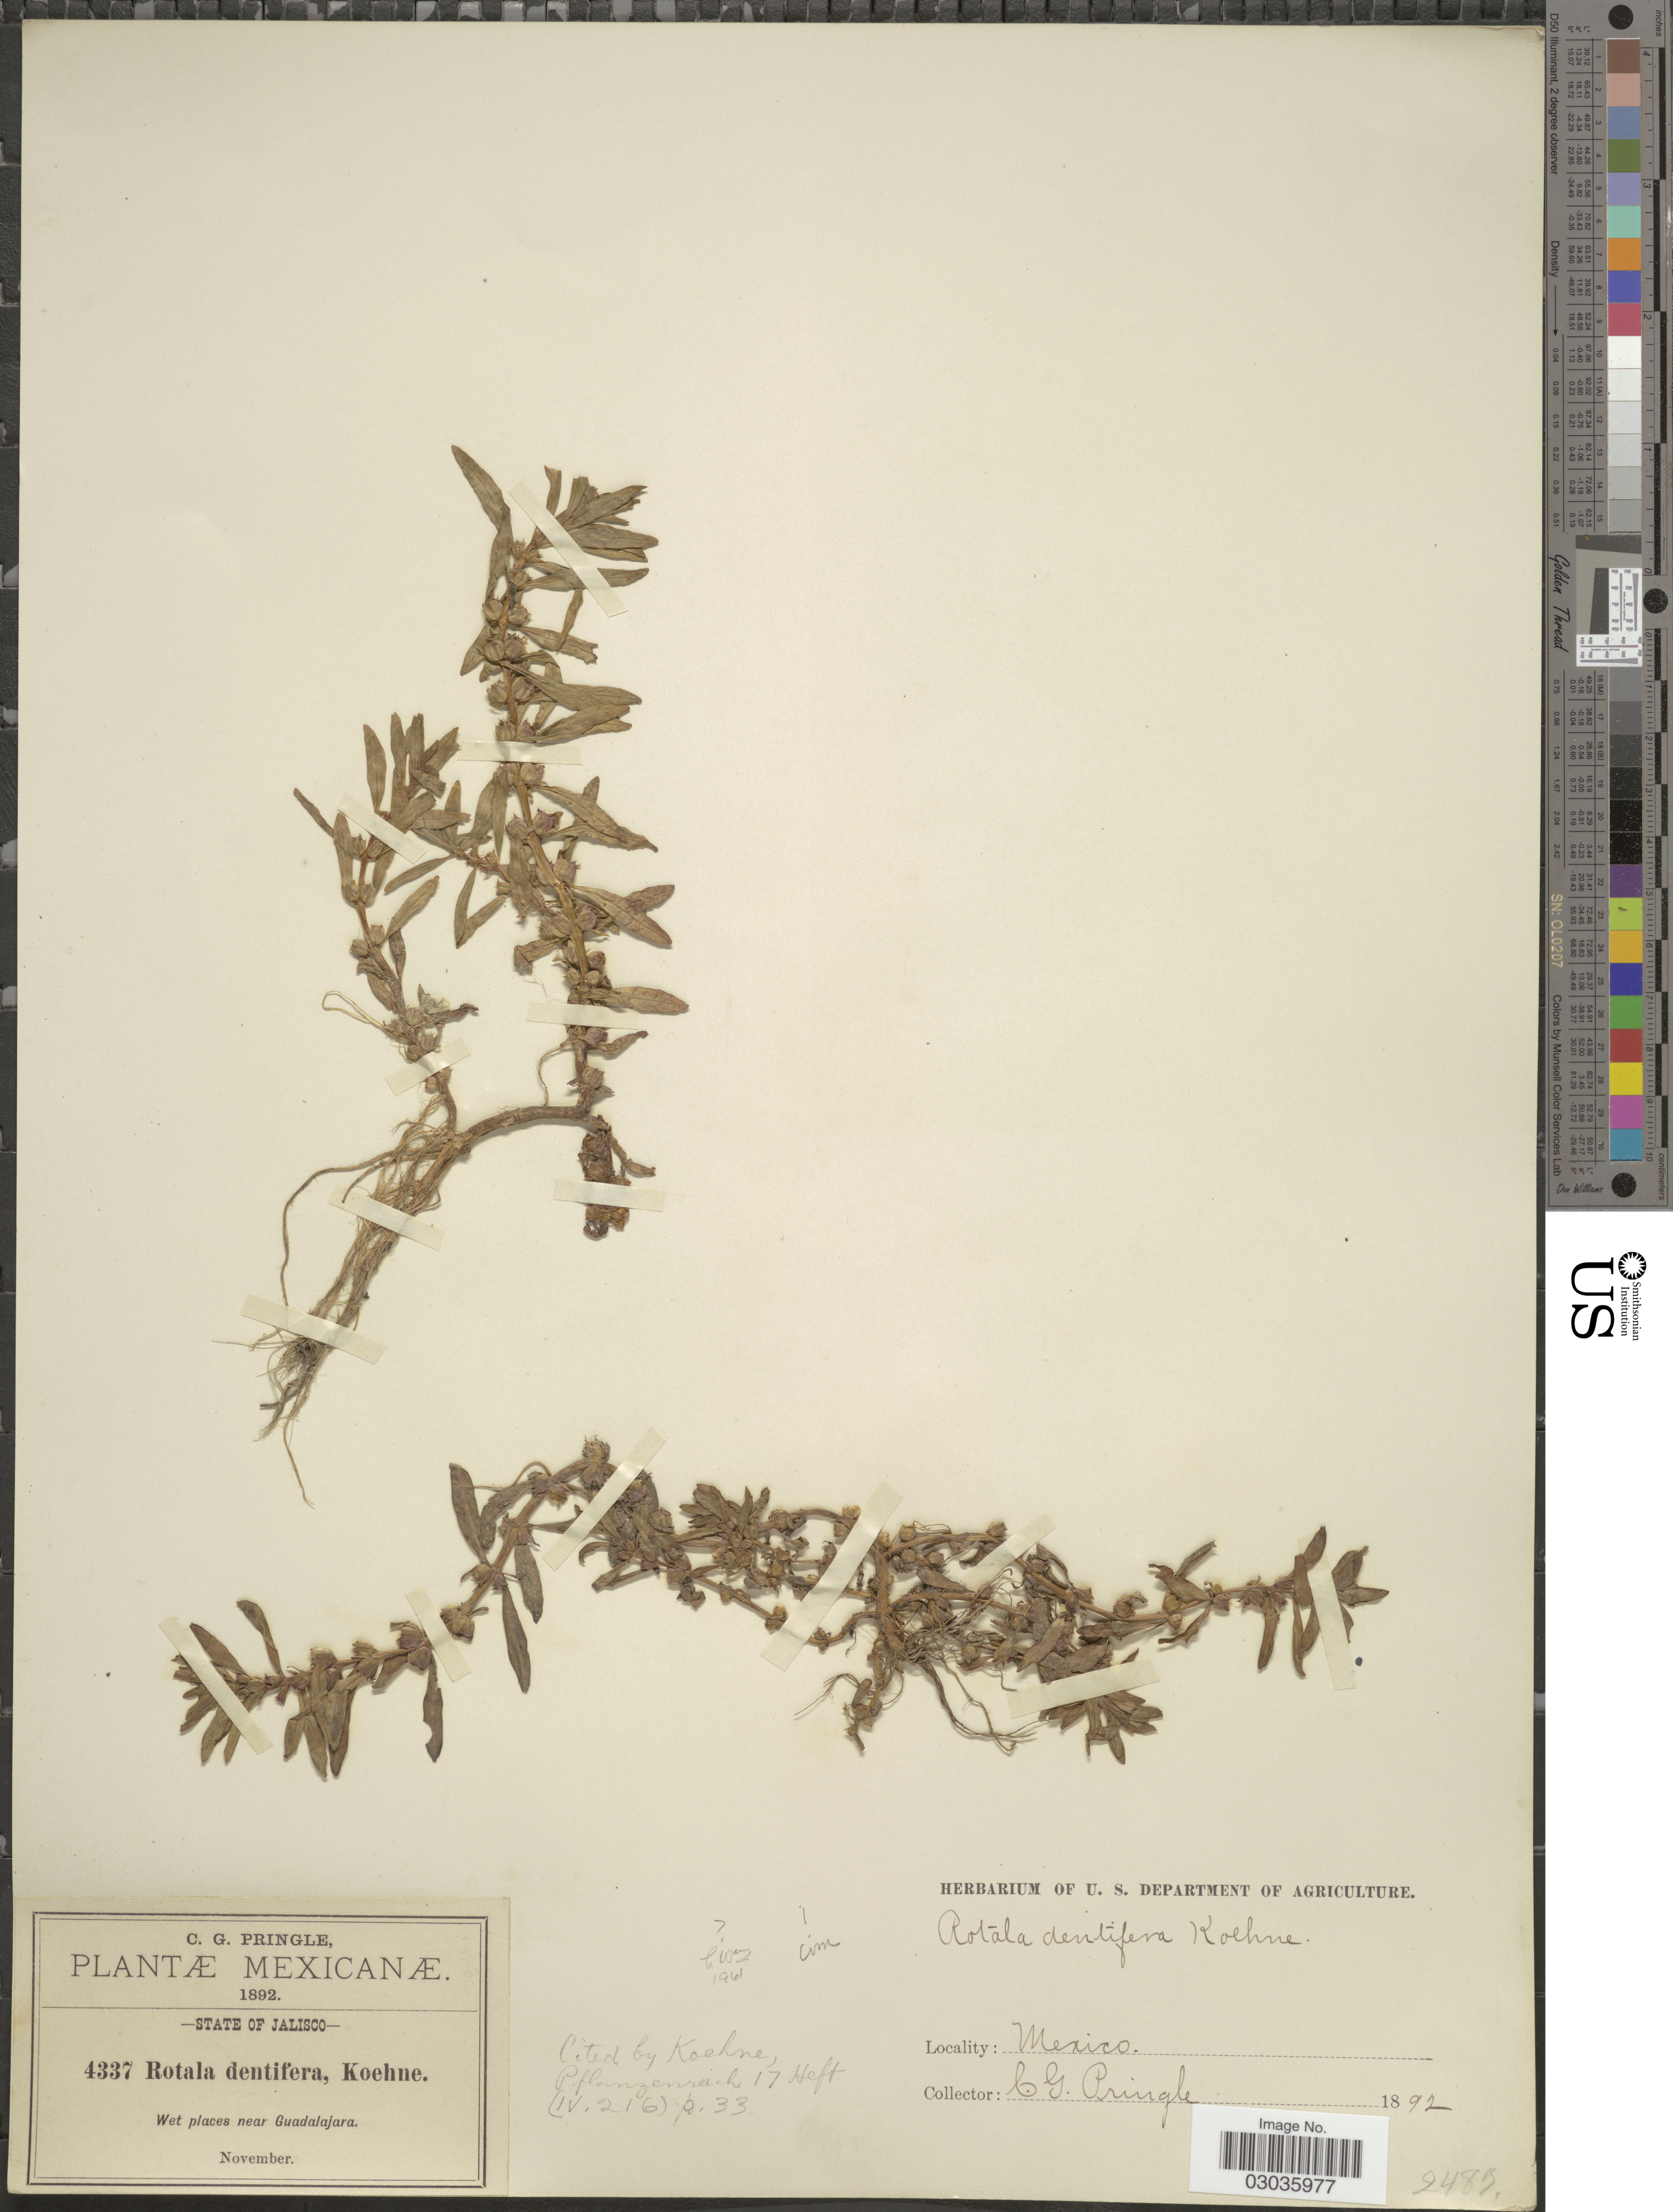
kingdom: Plantae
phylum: Tracheophyta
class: Magnoliopsida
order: Myrtales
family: Lythraceae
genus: Rotala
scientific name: Rotala dentifera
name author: (A. Gray) Koehne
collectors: C. G. Pringle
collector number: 4337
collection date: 1892-11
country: Mexico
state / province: Jalisco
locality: Wet places near Guadalajara.